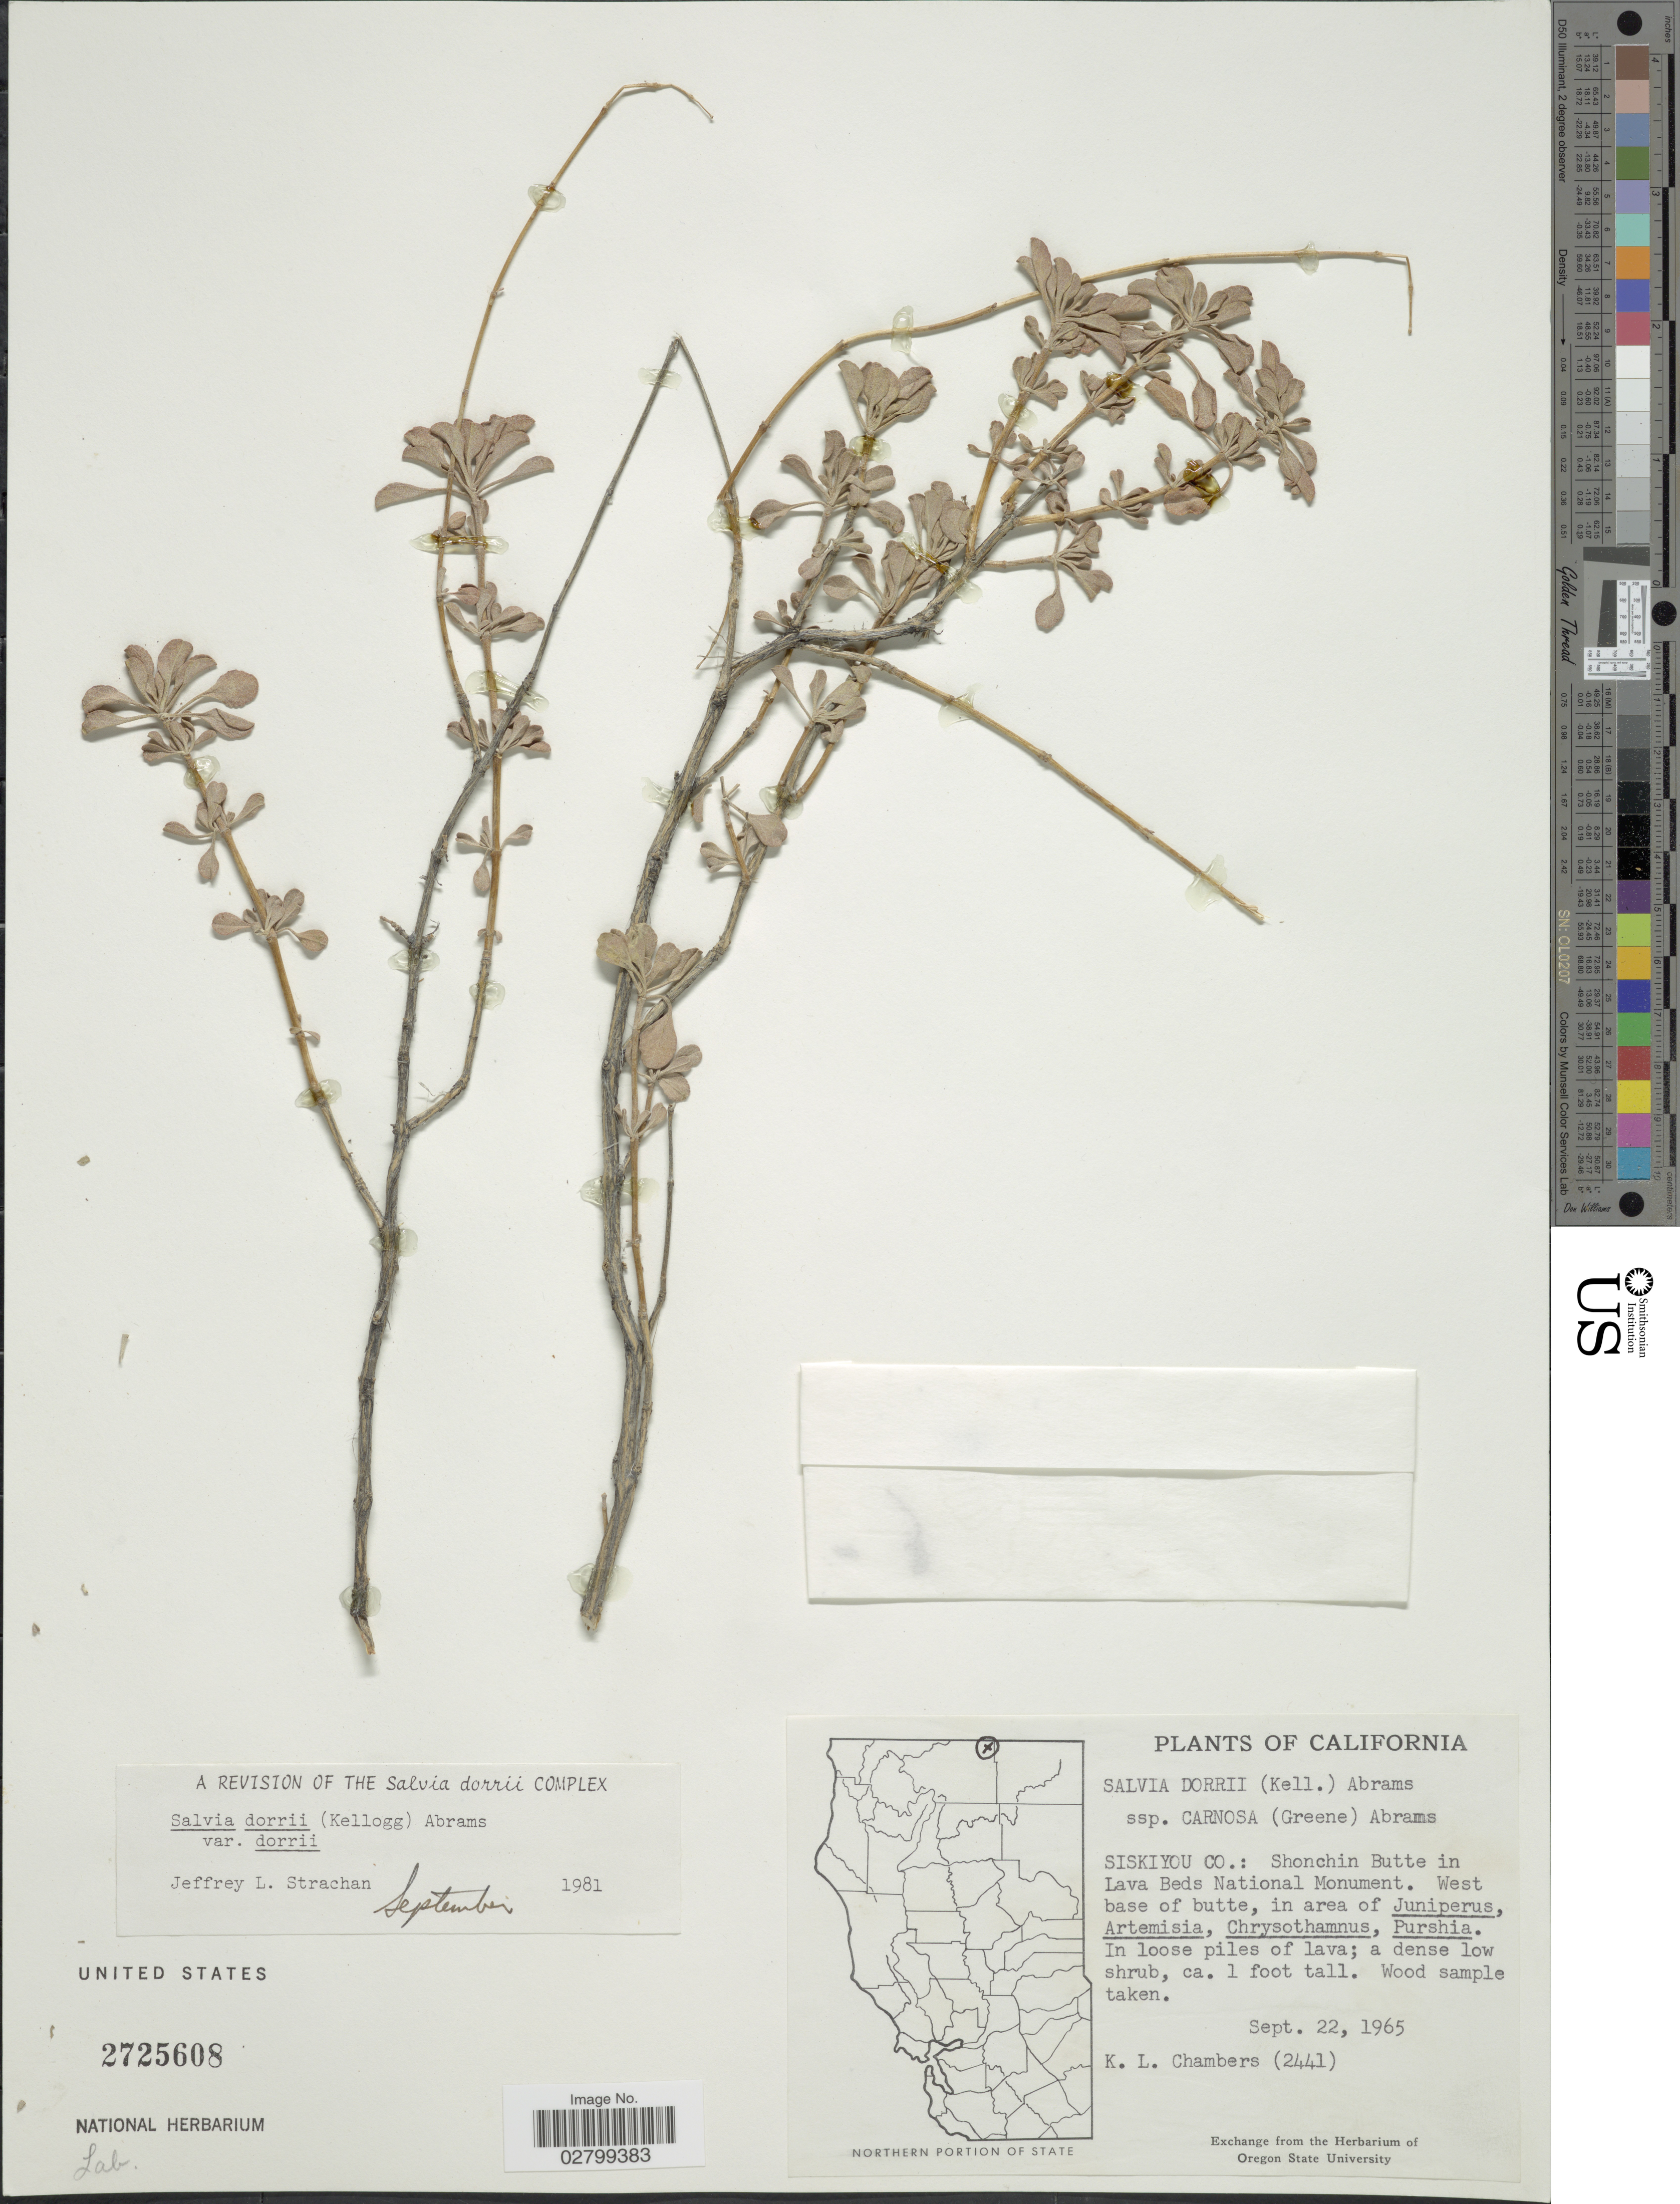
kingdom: Plantae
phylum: Tracheophyta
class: Magnoliopsida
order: Lamiales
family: Lamiaceae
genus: Salvia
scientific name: Salvia dorrii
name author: (Kellogg) Abrams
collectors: K. Chambers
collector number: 2441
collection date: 1965-09-22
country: United States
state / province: California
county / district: Siskiyou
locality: Siskiyou Co.: Shonchin Butte in Lava Beds National Monument. West base of butte.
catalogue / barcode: US 2725608